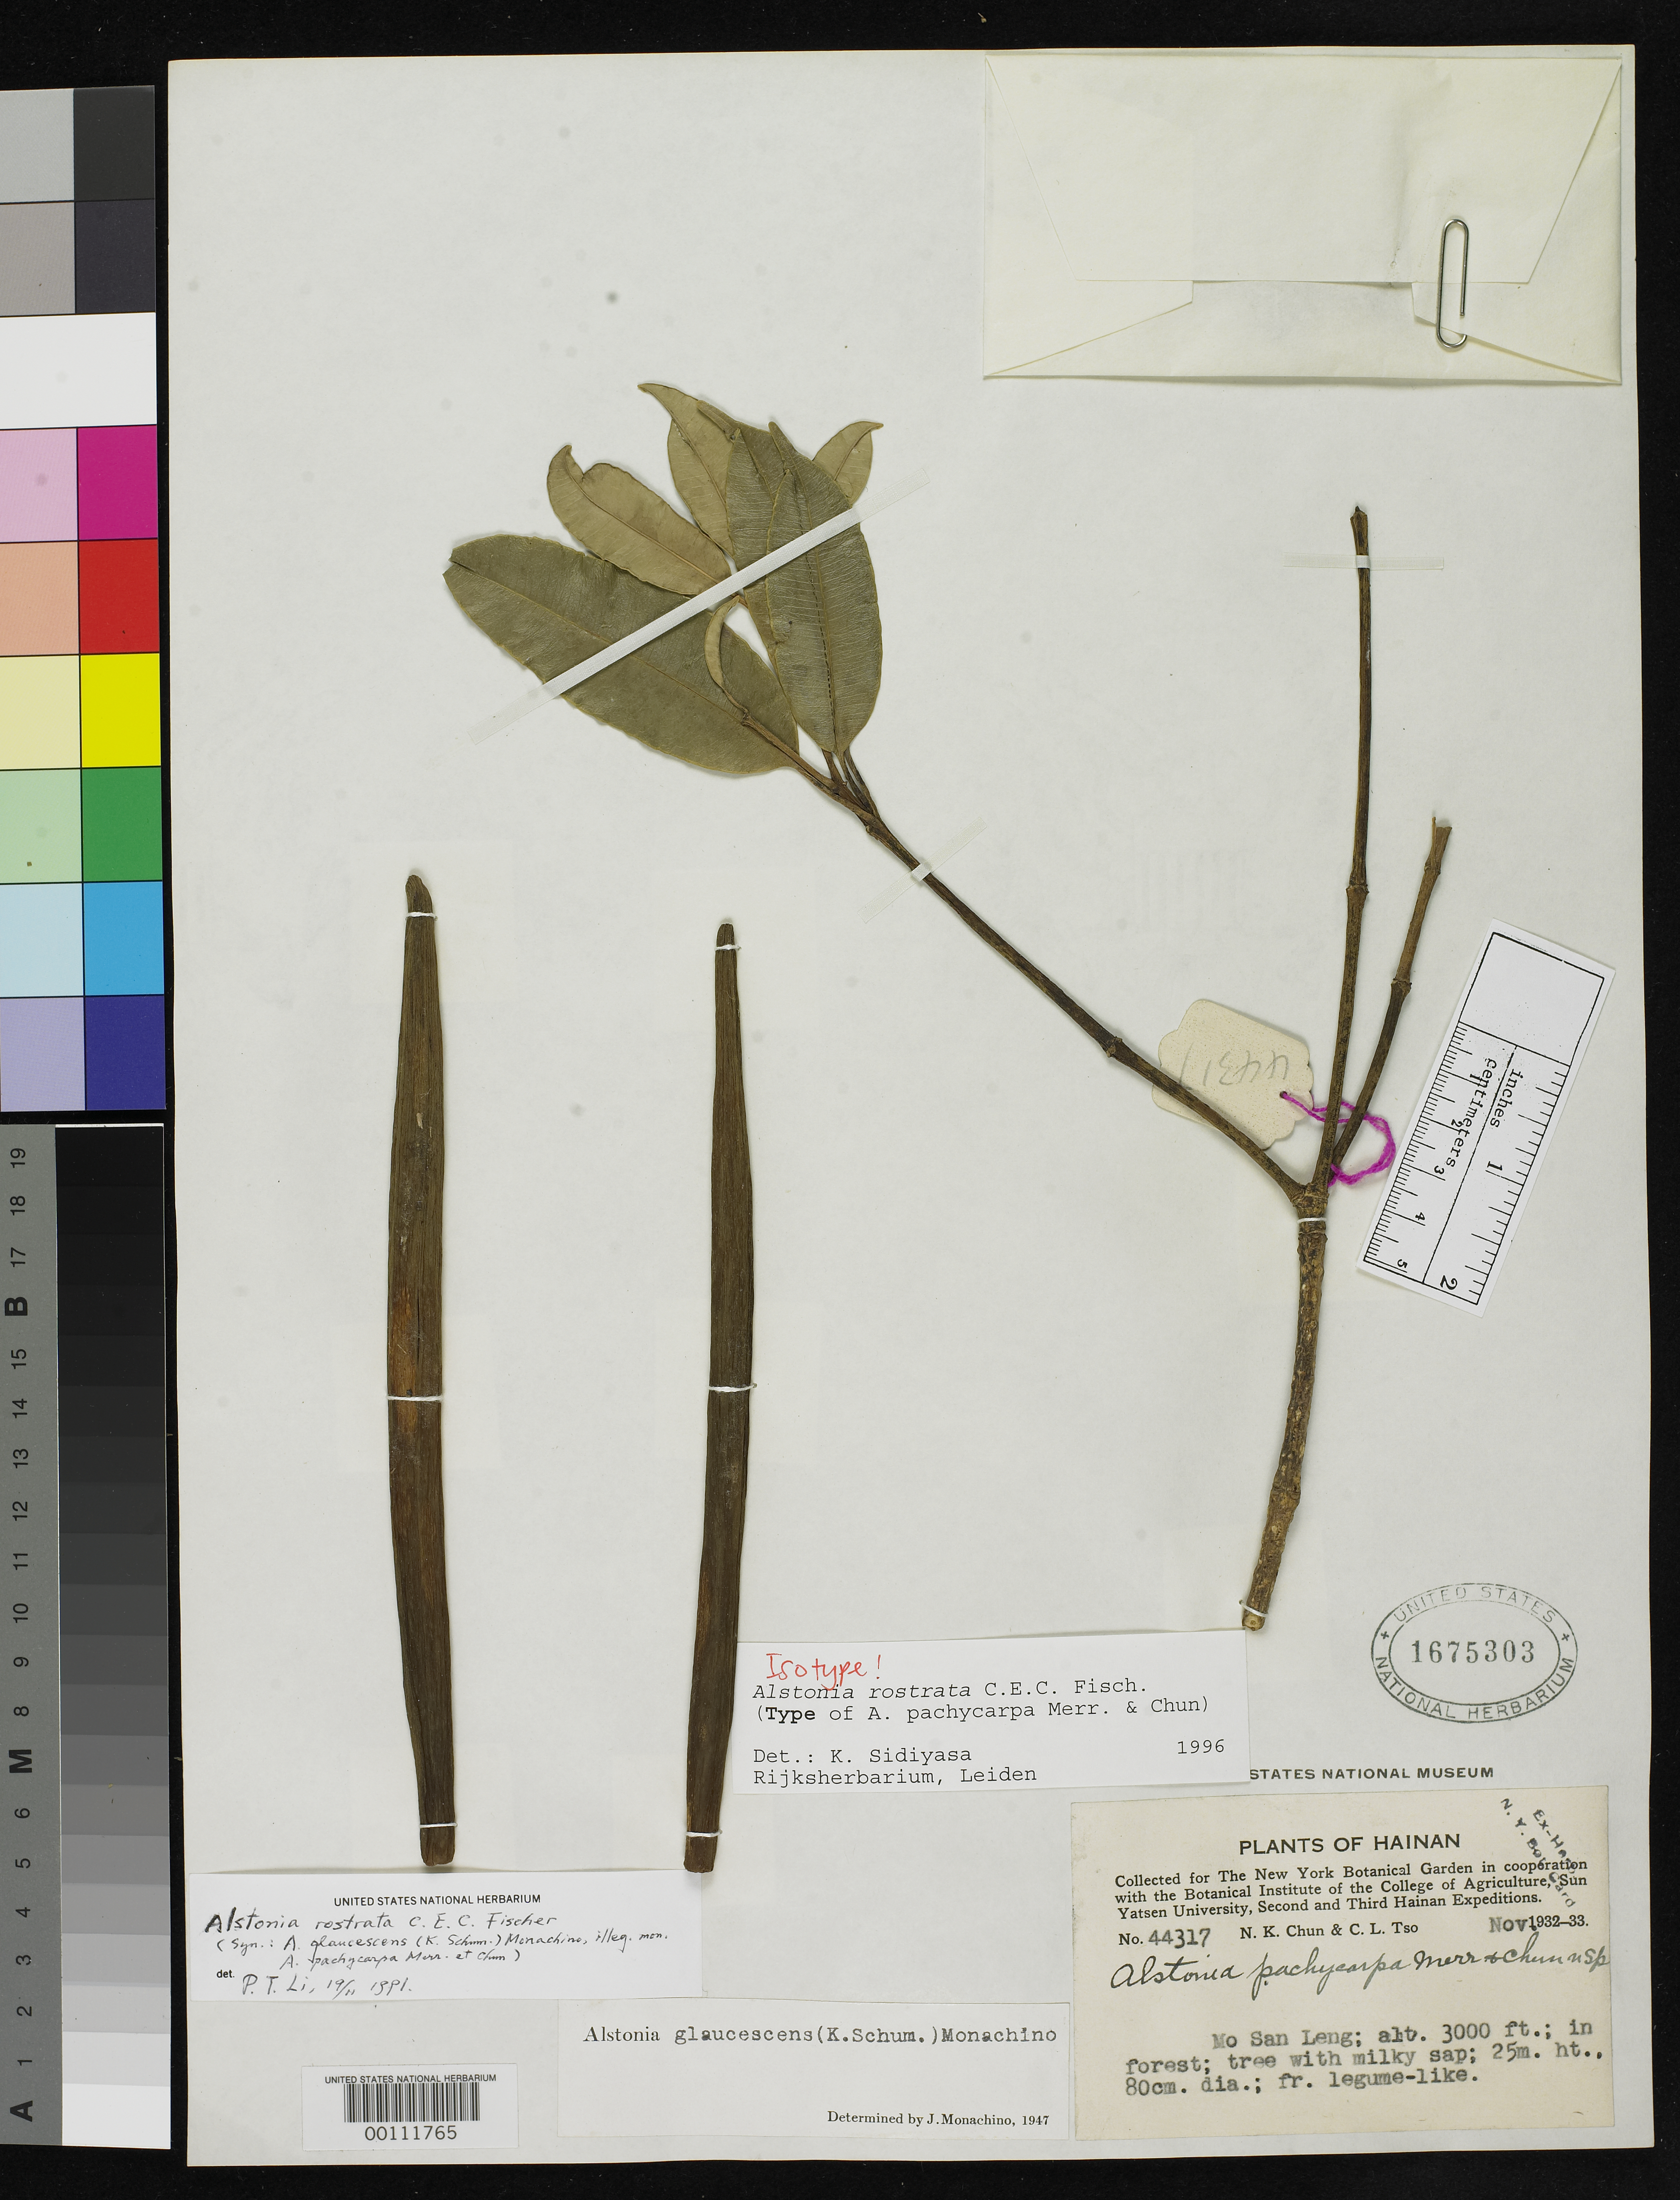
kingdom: Plantae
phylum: Tracheophyta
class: Magnoliopsida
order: Gentianales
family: Apocynaceae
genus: Alstonia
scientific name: Alstonia pachycarpa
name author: Merr. & Chun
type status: Isotype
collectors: N. K. Chun & C. Tso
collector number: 44317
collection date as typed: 22 Nov 1932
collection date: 1932-11-22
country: China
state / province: Hainan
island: Hainan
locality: Mo San Lang.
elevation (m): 914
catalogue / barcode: US 1675303